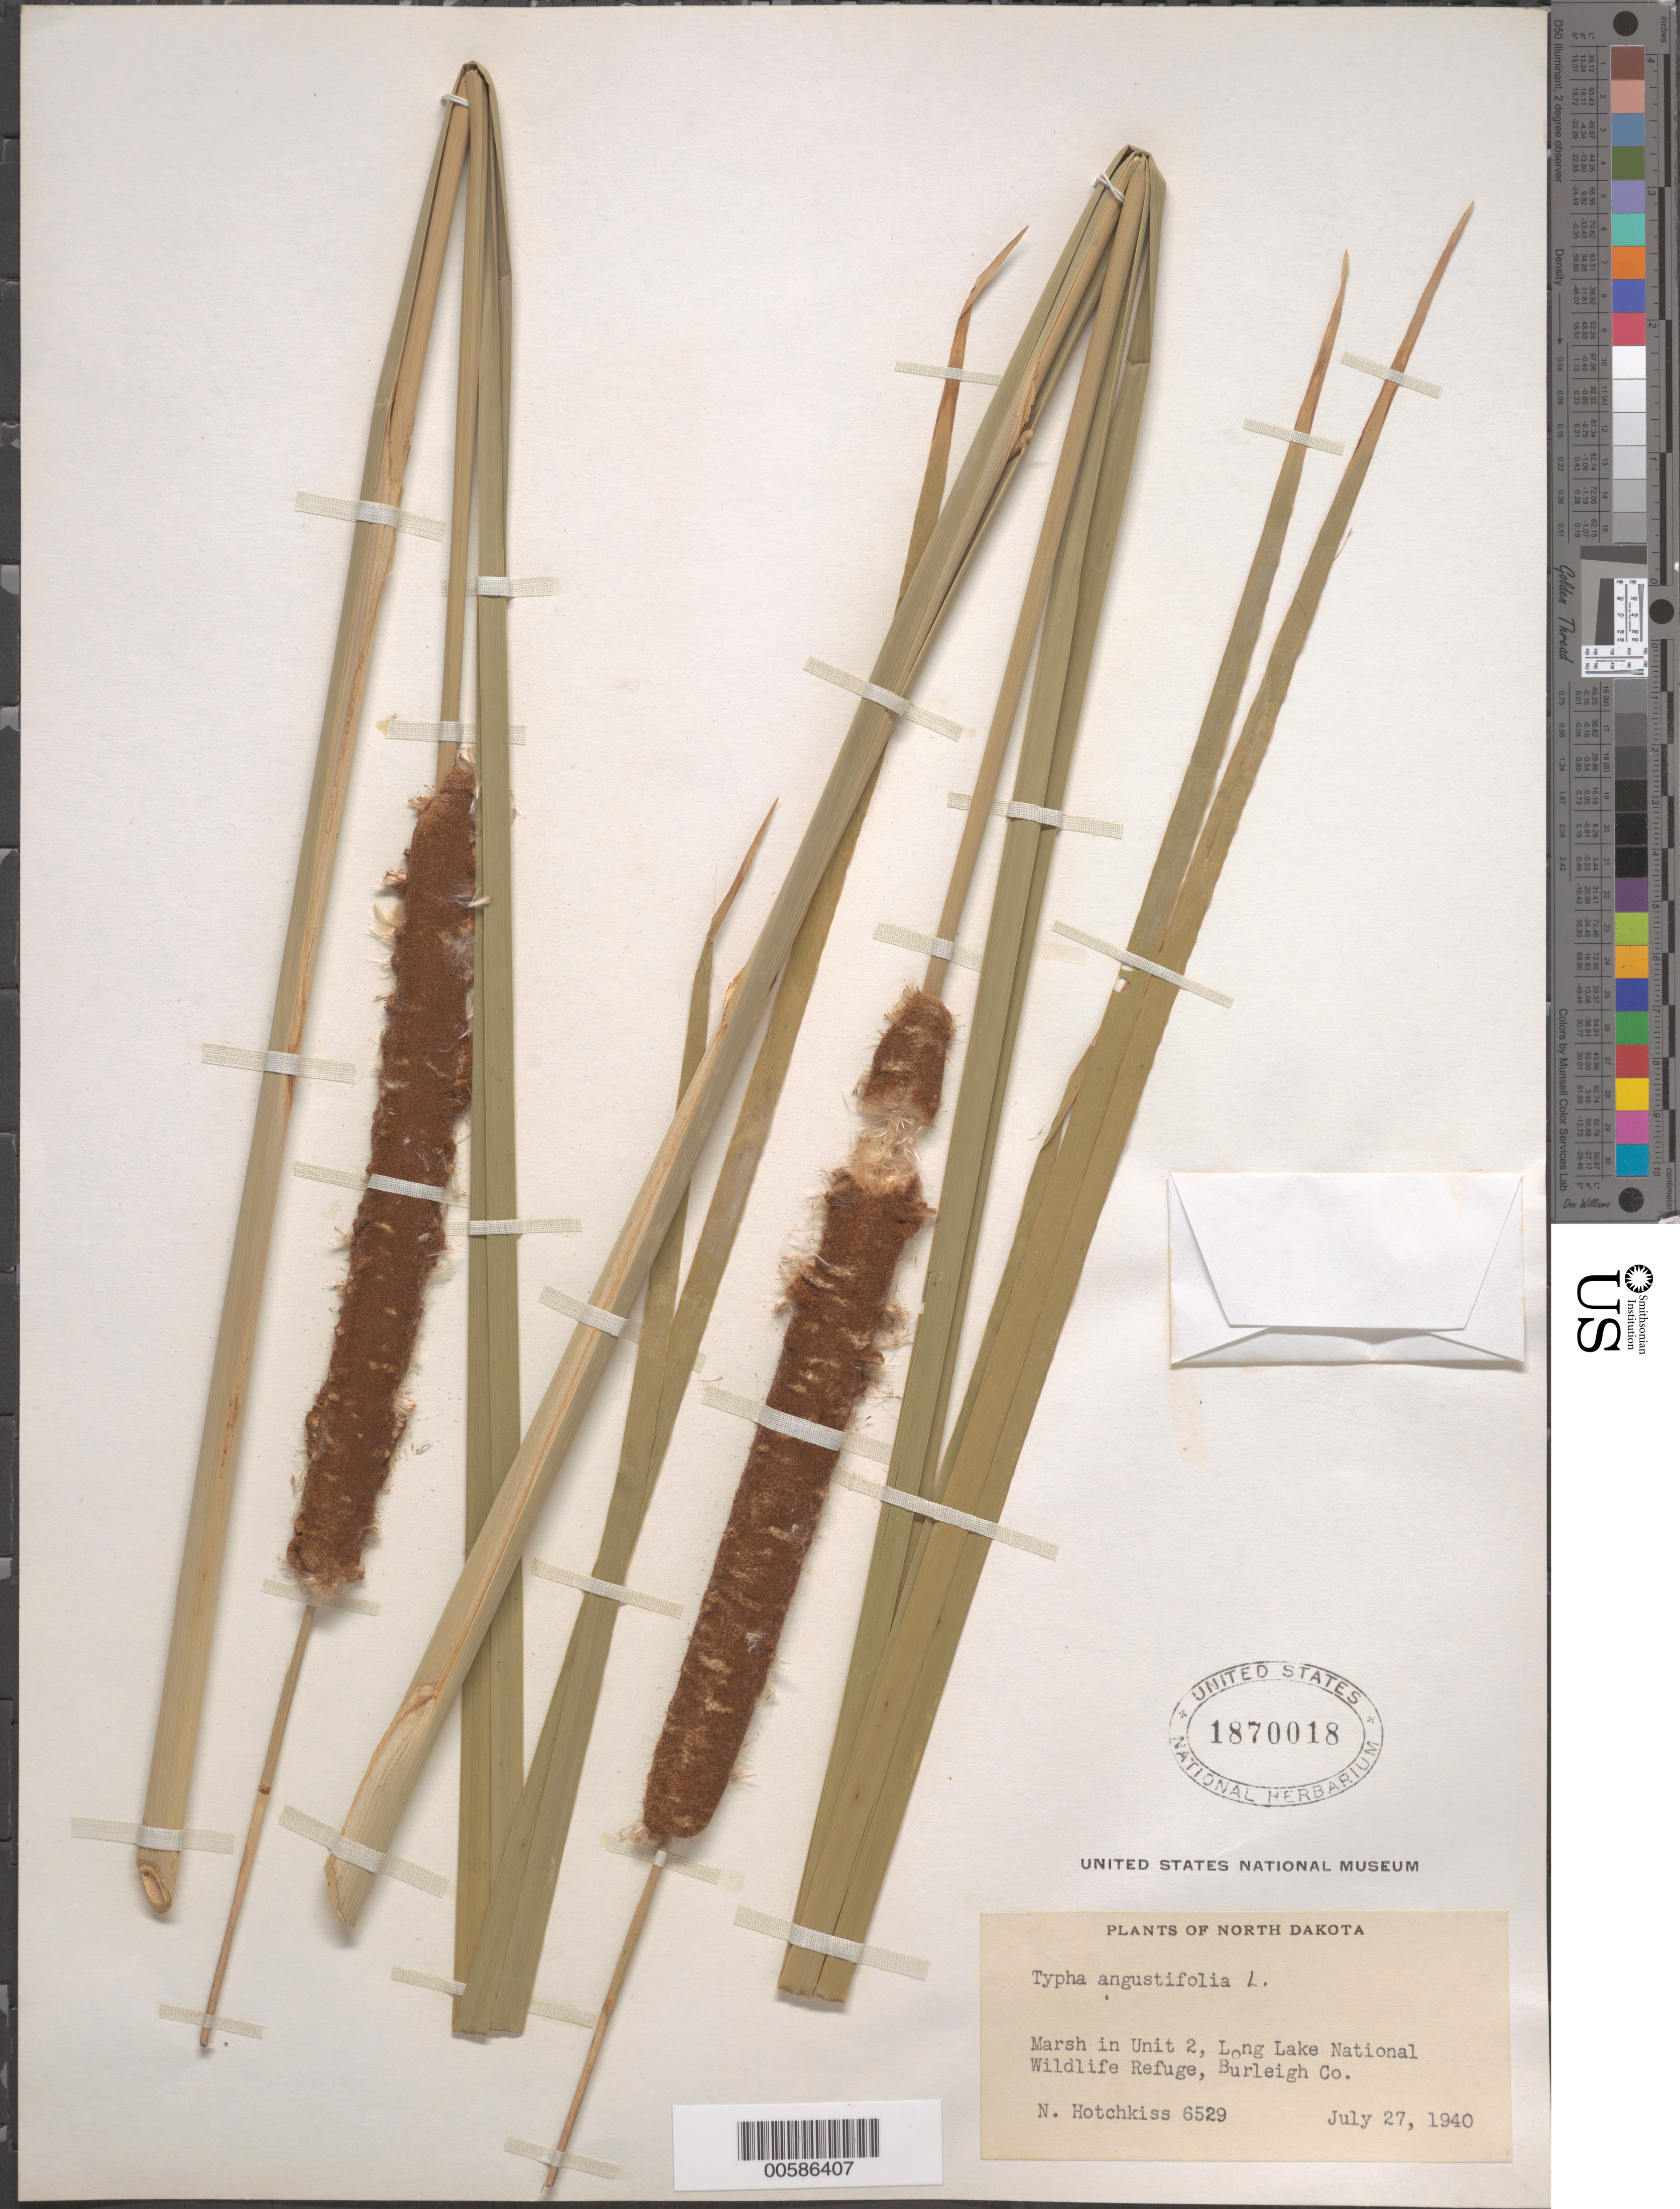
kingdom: Plantae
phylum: Tracheophyta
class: Liliopsida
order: Poales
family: Typhaceae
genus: Typha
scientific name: Typha angustifolia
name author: L.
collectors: N. Hotchkiss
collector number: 6529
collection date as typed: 27 Jul 1940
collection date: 1940-07-27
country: United States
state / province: North Dakota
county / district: Burleigh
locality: Long Lake National Wildlife Refuge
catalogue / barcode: US 1870018